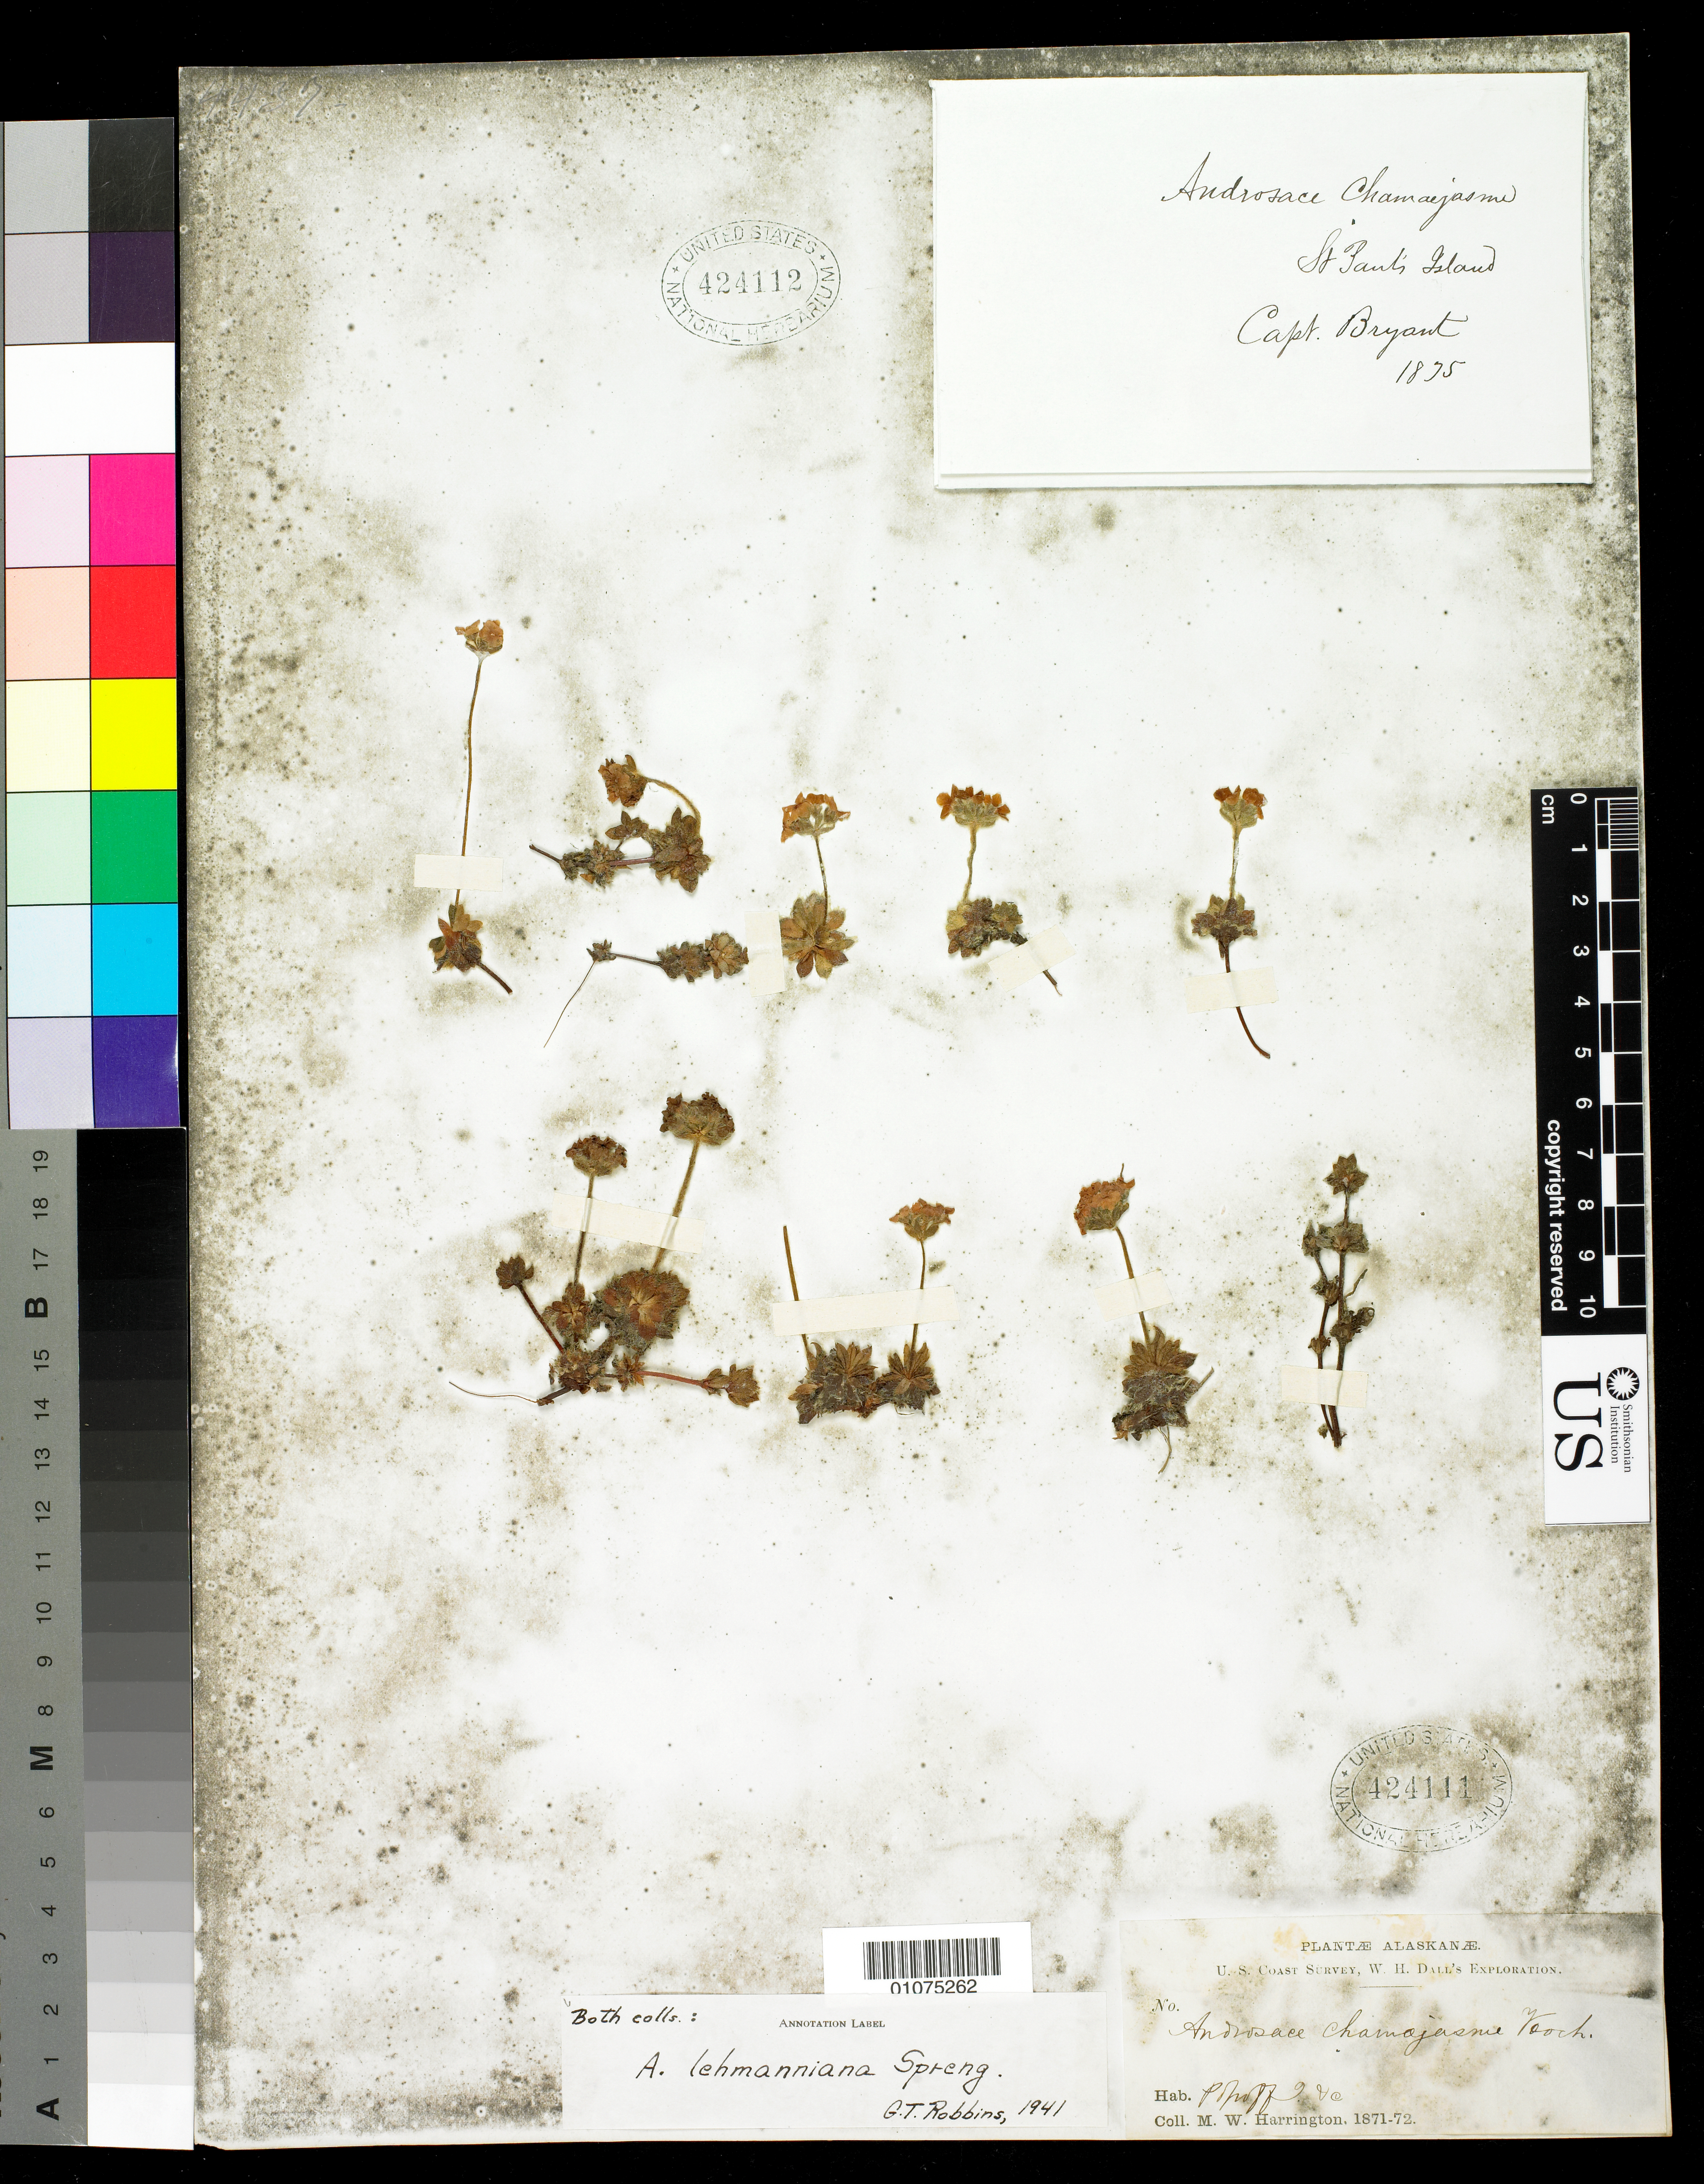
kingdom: Plantae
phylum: Tracheophyta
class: Magnoliopsida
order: Ericales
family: Primulaceae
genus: Androsace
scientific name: Androsace lehmanniana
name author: Spreng.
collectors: M. W. Harrington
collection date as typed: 1871 to -- --- 1872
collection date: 1871/1872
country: United States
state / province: Alaska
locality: Popof Island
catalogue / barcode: US 424111